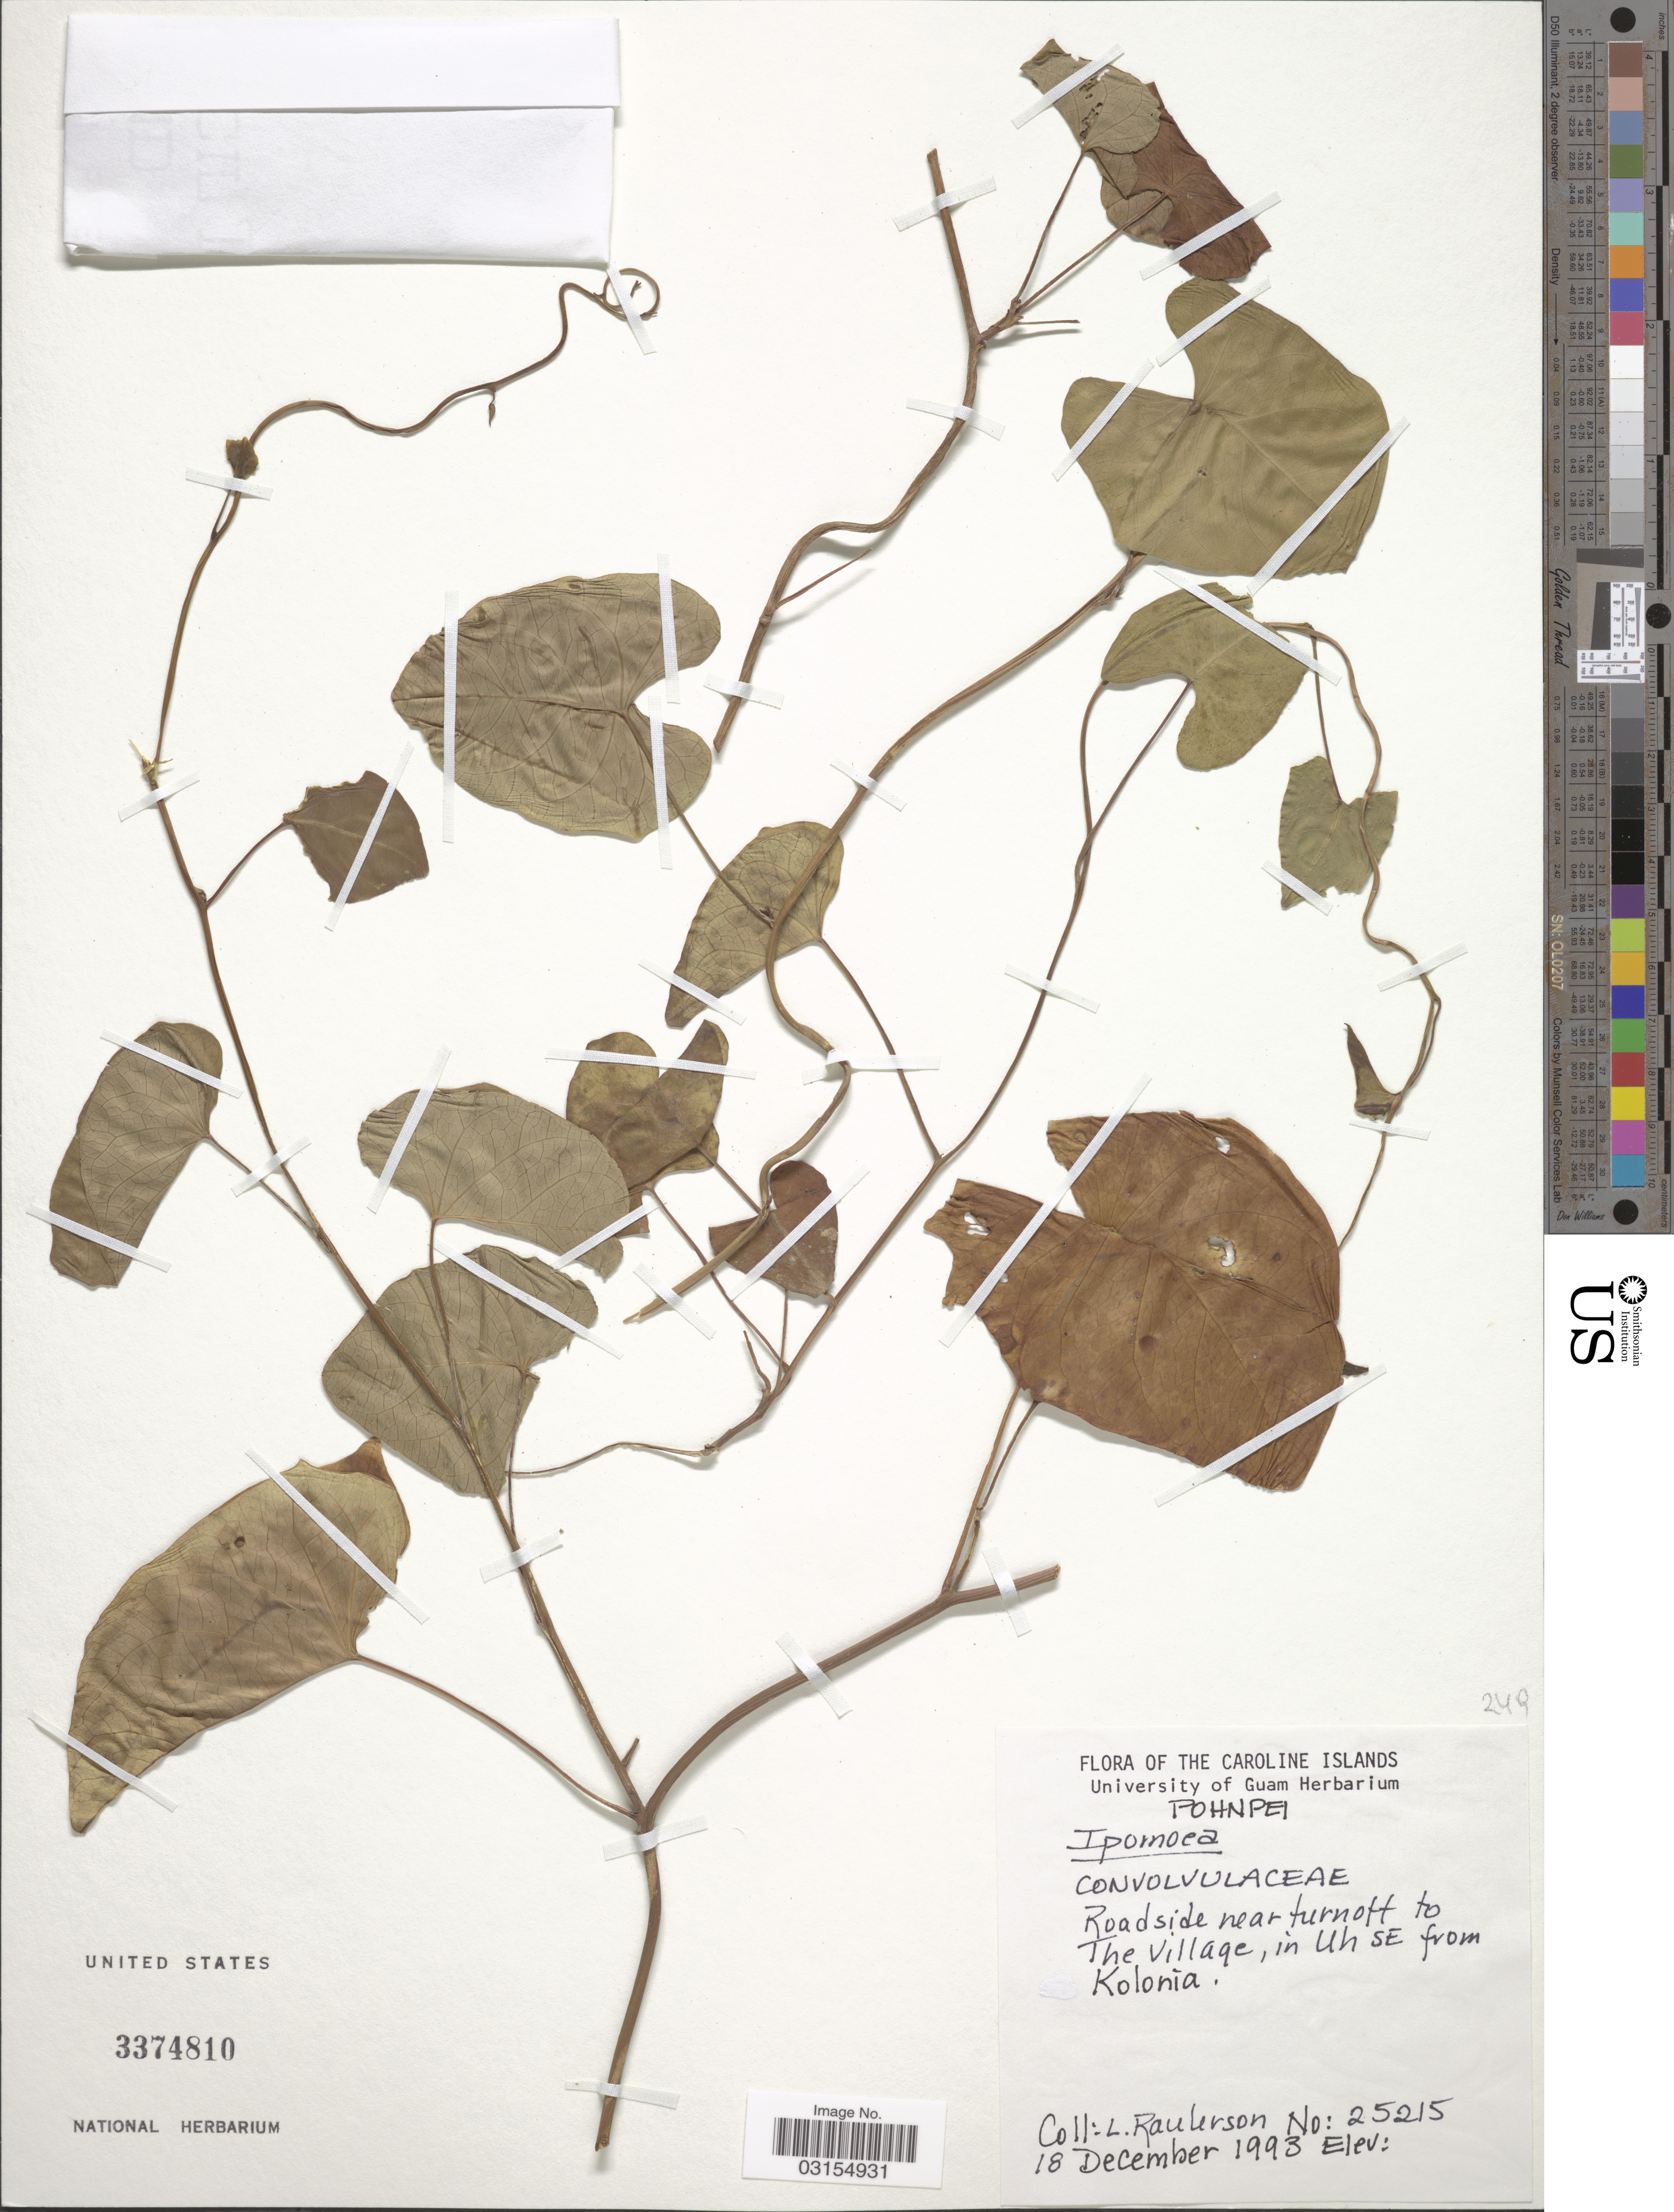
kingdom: Plantae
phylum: Tracheophyta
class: Magnoliopsida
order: Solanales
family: Convolvulaceae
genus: Ipomoea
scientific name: Ipomoea sp.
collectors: L. Raulerson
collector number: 25215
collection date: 1993-12-18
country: Micronesia, Federated States of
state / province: Pohnpei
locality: The Caroline Islands. Roadside near turnoff to The Village, in Uh SE from Kolonìa.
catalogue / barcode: US 3374810